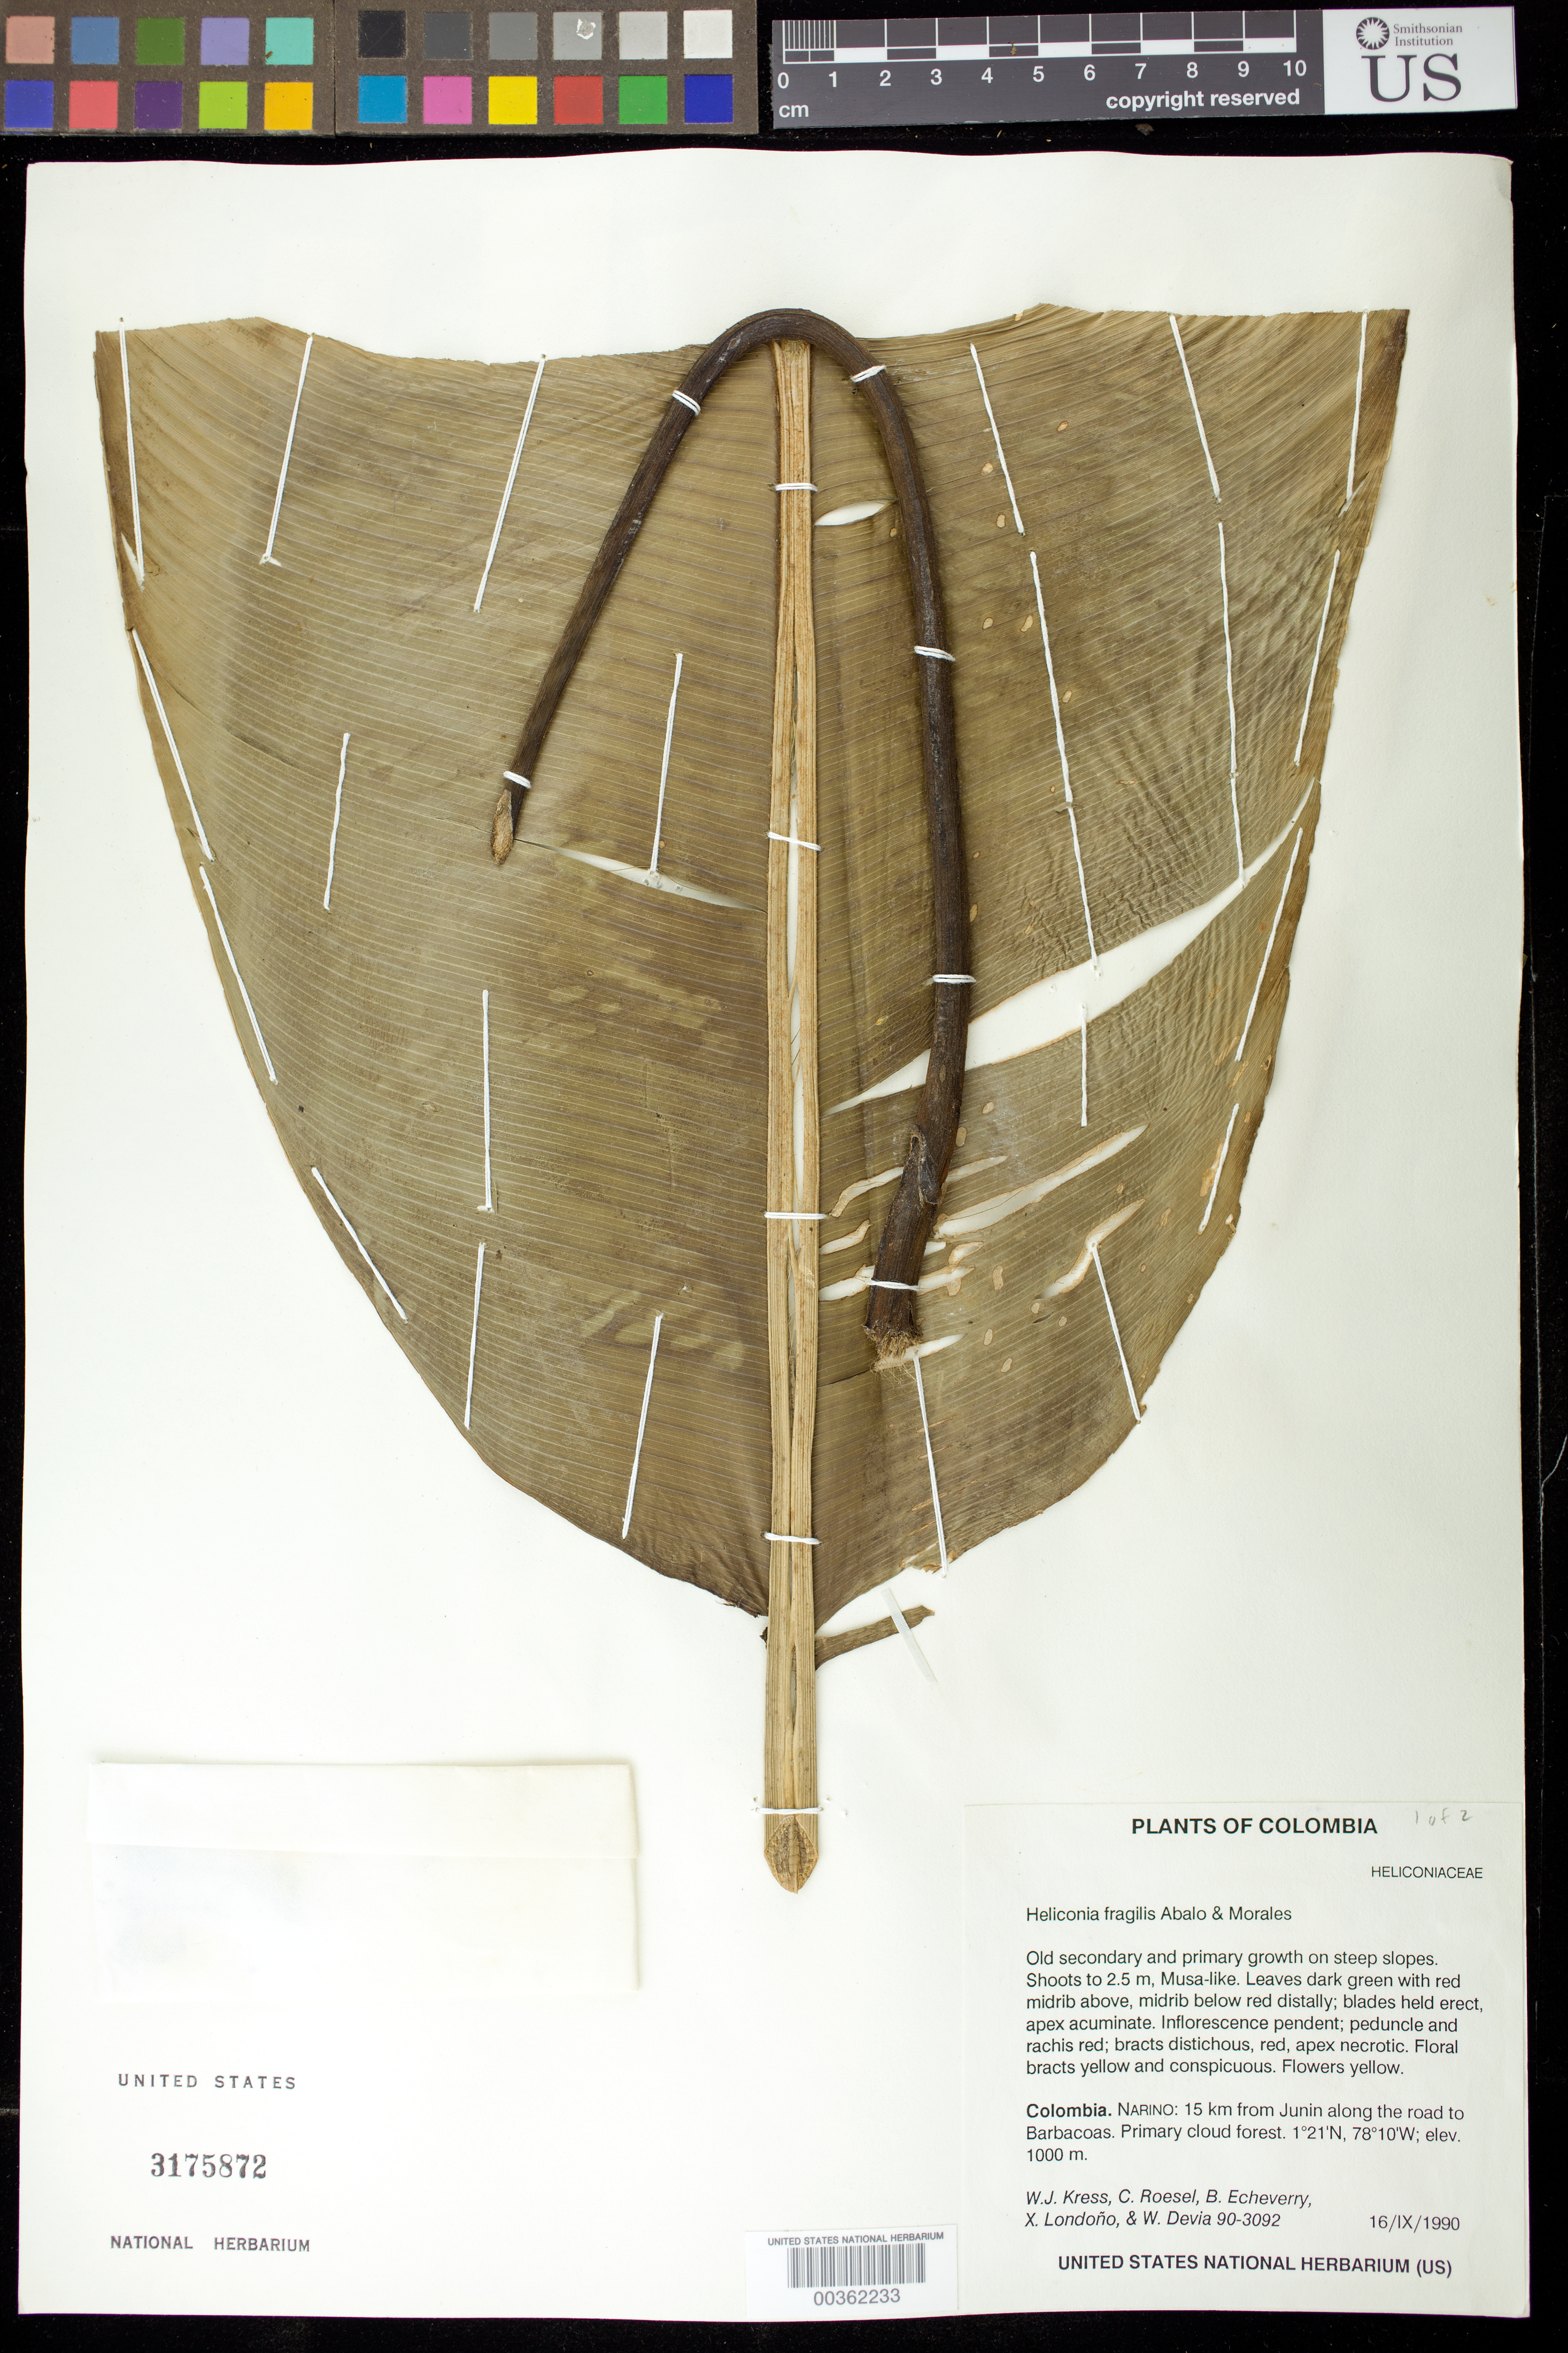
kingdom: Plantae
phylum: Tracheophyta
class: Liliopsida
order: Zingiberales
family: Heliconiaceae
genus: Heliconia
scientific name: Heliconia fragilis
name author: Abalo & G. Morales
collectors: W. J. Kress, C. S. Roesel, B. Echeverry, X. Londoño & W. Devia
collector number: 90-3092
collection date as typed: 16 Sep 1990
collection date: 1990-09-16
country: Colombia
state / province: Nariño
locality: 12 km from Junin along road to Barbacoas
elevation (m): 1000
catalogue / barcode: US 3175872